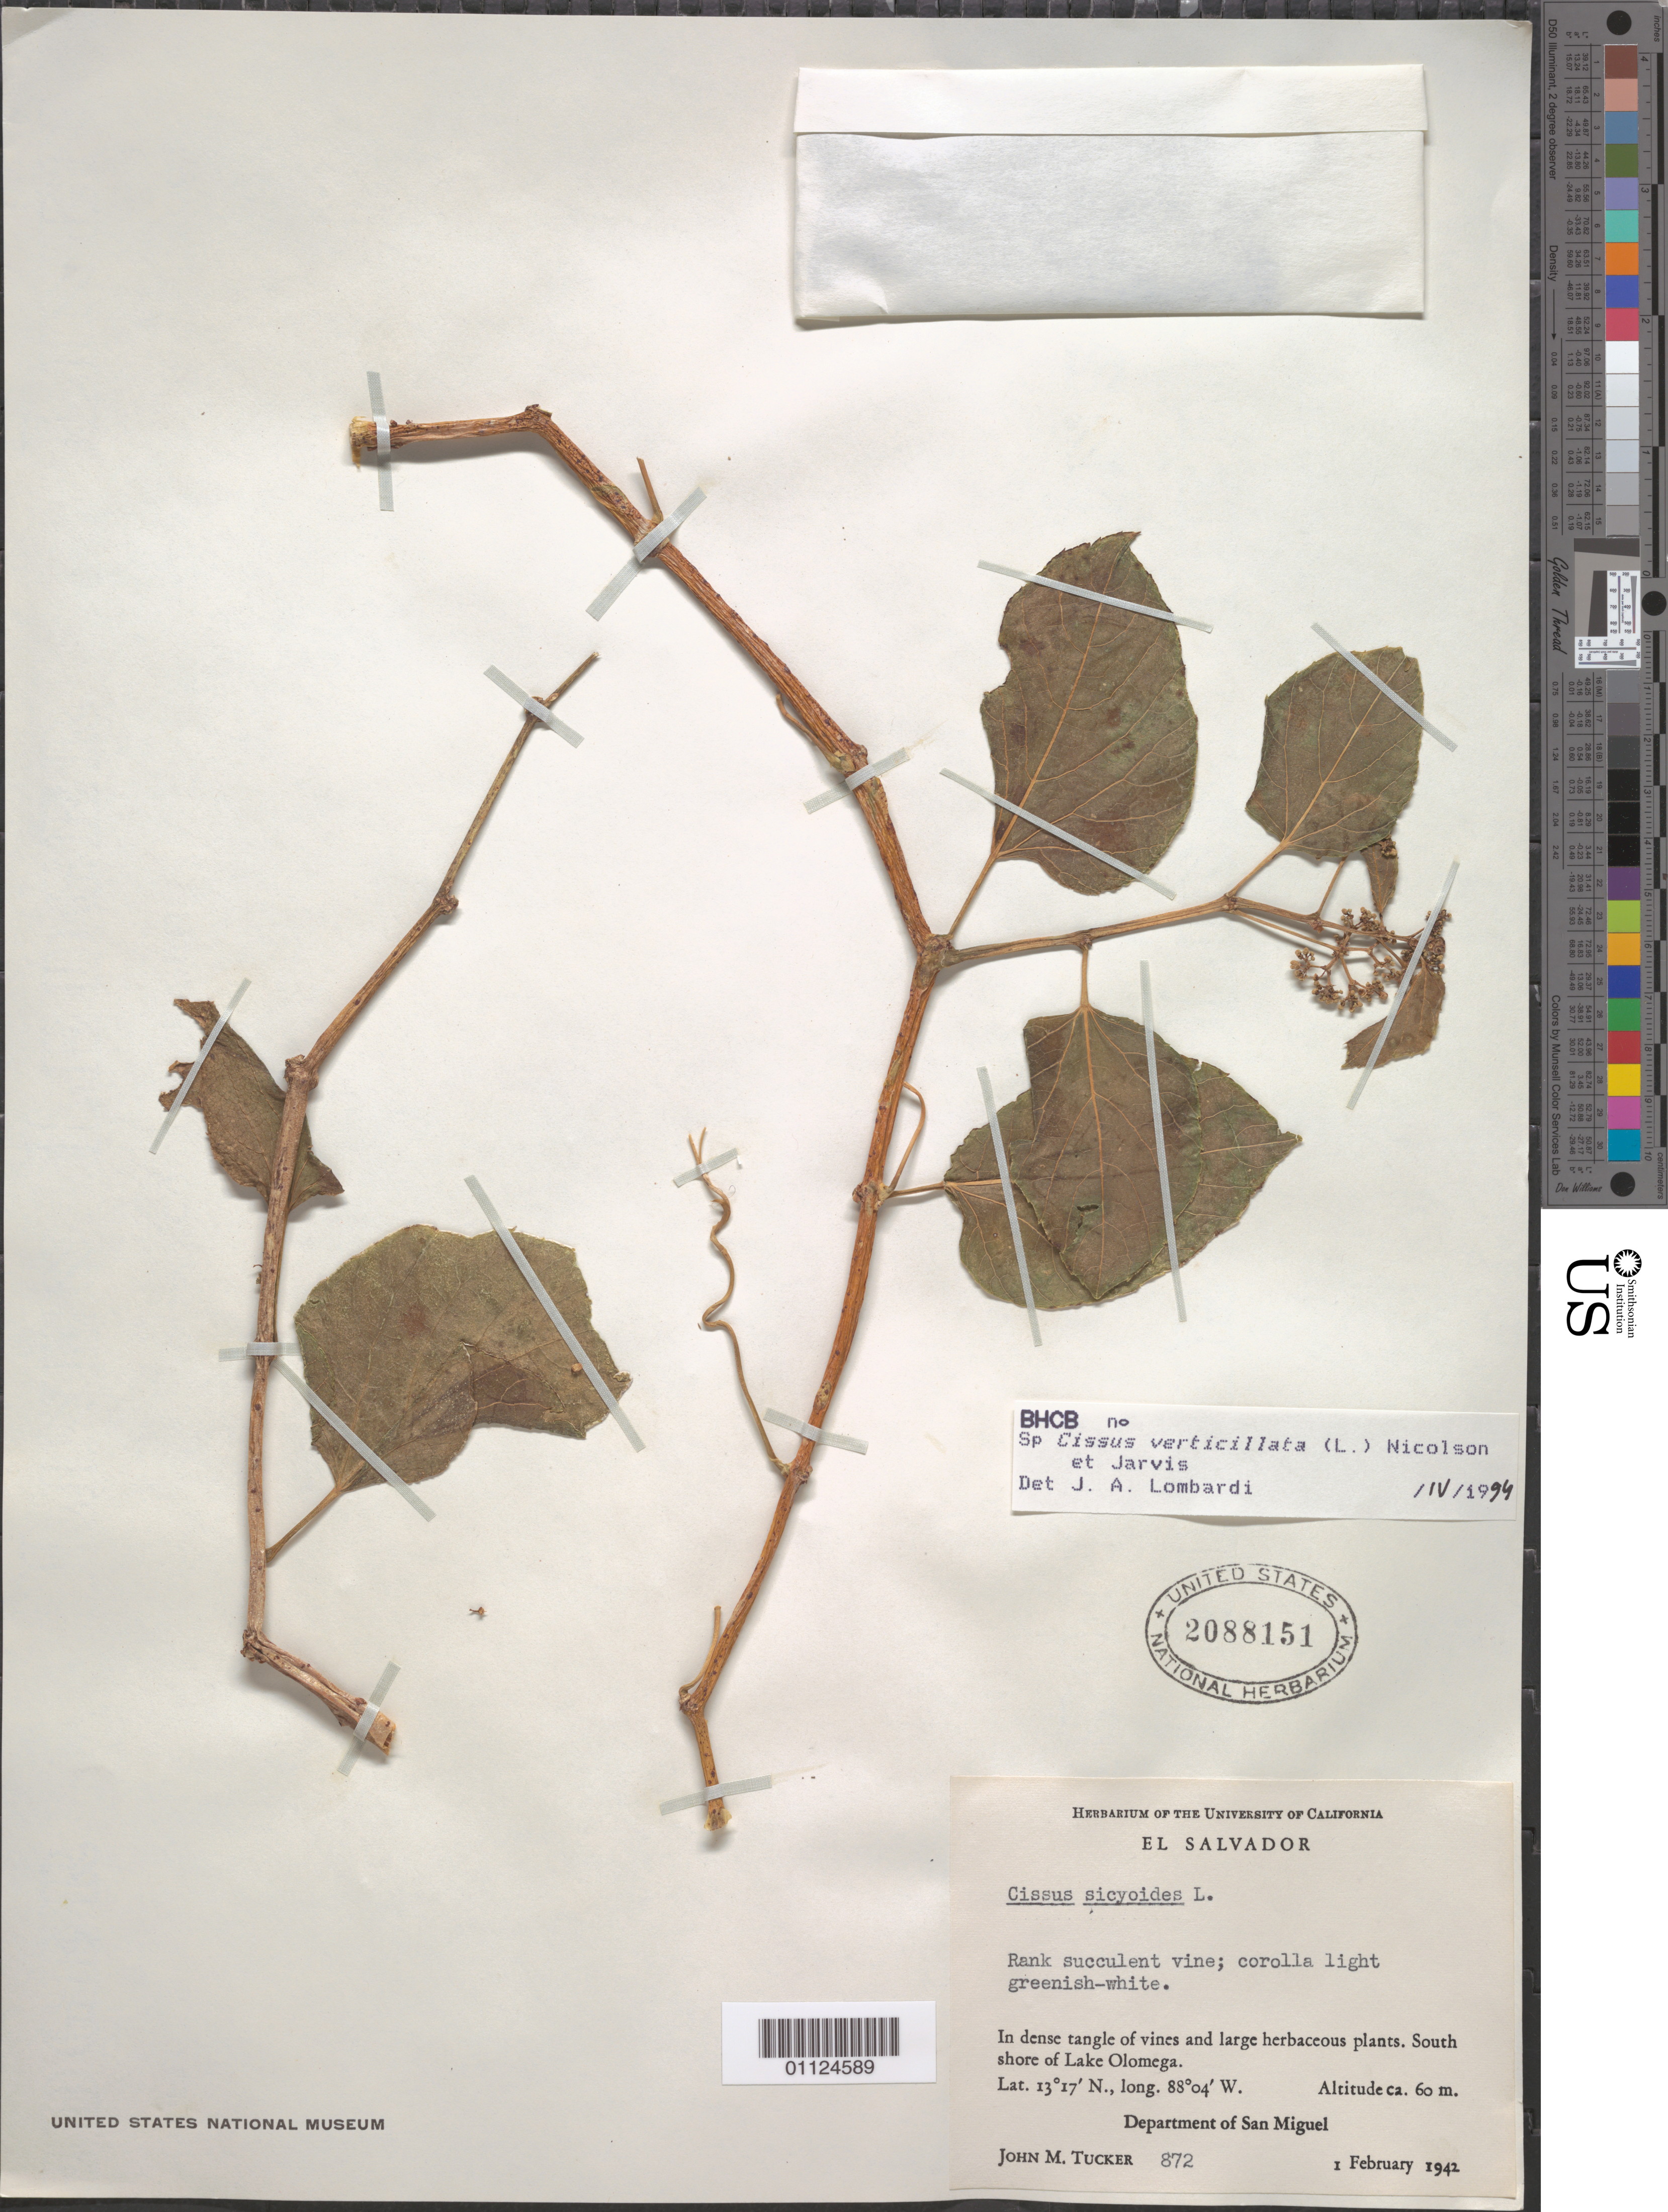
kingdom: Plantae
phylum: Tracheophyta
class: Magnoliopsida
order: Vitales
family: Vitaceae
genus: Cissus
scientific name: Cissus verticillata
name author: (L.) Nicolson & C.E. Jarvis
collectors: J. M. Tucker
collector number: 872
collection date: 1942-02-01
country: El Salvador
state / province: San Miguel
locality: S shore of Lake Olomega.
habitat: In dense of vines and large herbaceous plants.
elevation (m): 60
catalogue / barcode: US 2088151